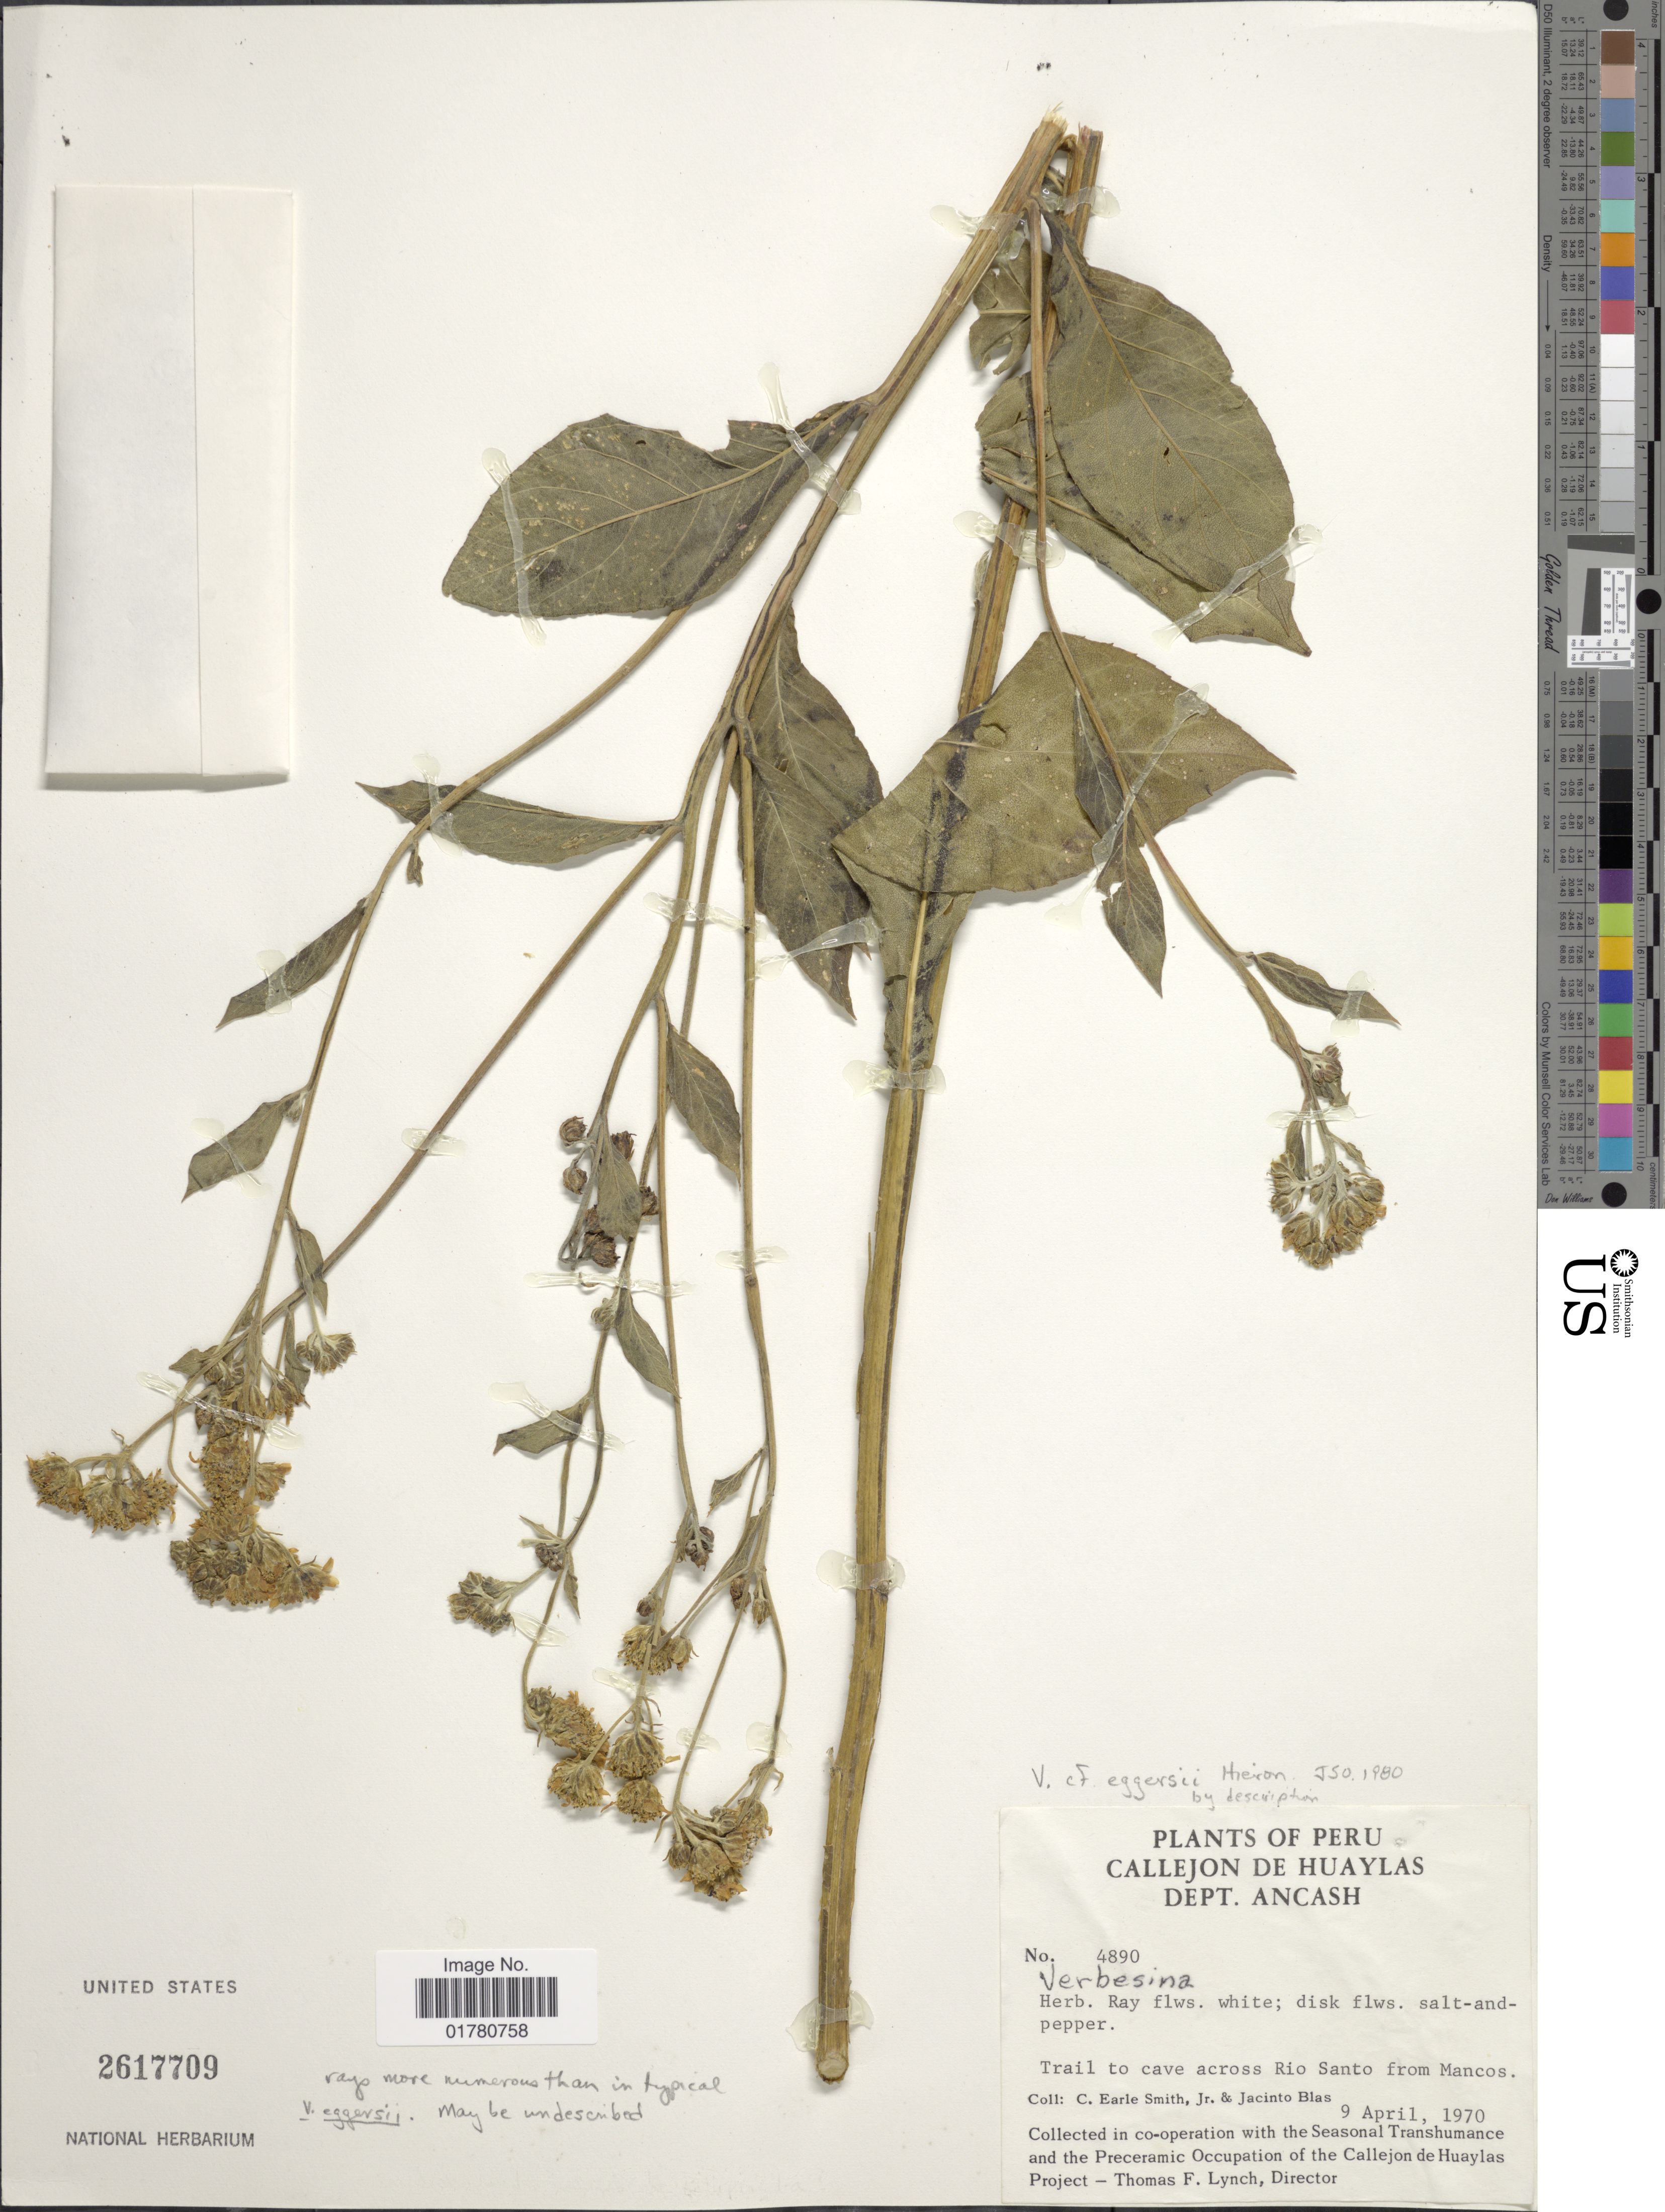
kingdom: Plantae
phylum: Tracheophyta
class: Magnoliopsida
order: Asterales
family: Asteraceae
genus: Verbesina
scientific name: Verbesina eggersii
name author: Hieron.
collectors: C. E. Smith Jr. & J. Blas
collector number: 4890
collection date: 1970-04-09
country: Peru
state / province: Ancash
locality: Callejon de Huaylas, Dept Ancash, Trail to cave across Rio Santo from Mancos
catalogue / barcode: US 2617709